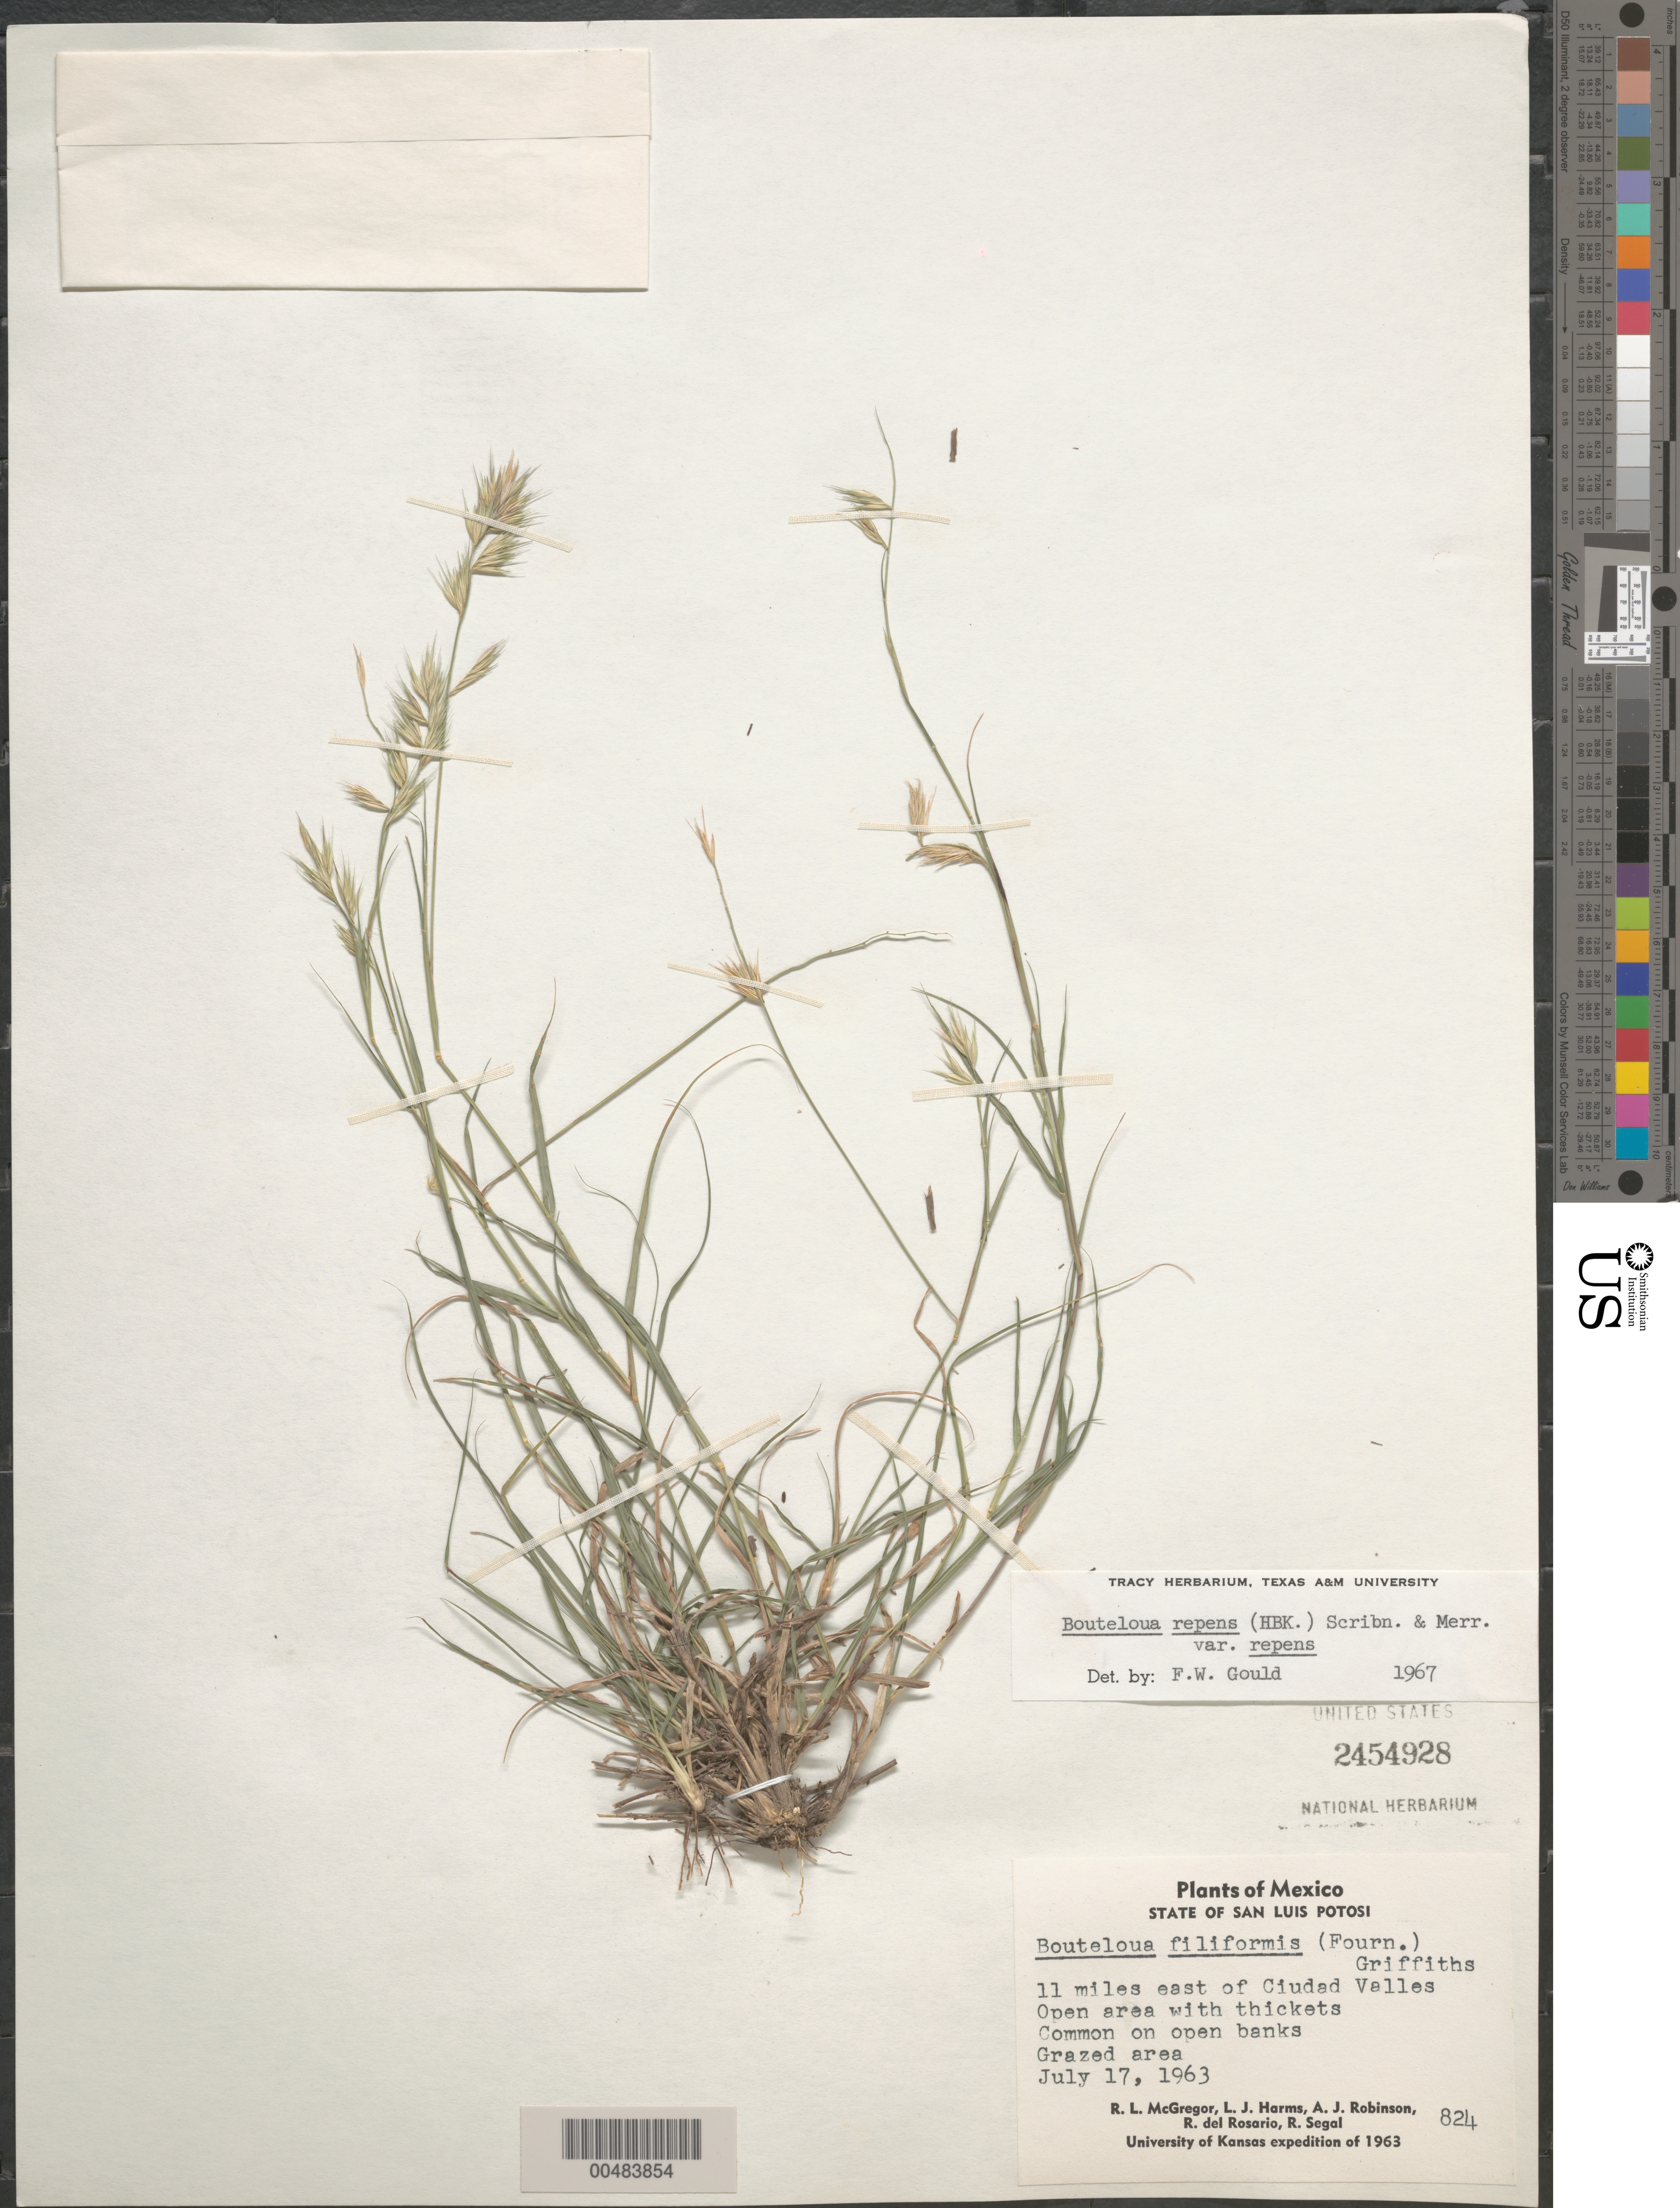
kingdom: Plantae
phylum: Tracheophyta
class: Liliopsida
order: Poales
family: Poaceae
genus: Bouteloua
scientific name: Bouteloua repens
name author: (Kunth) Scribn. & Merr.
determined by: Gould, F. W.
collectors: R. McGregor, L. Harms & A. J. Robinson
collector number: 824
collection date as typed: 17 Jul 1963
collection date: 1963-07-17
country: Mexico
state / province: San Luis Potosi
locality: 11 mi E of Ciudad Valles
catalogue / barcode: US 2454928